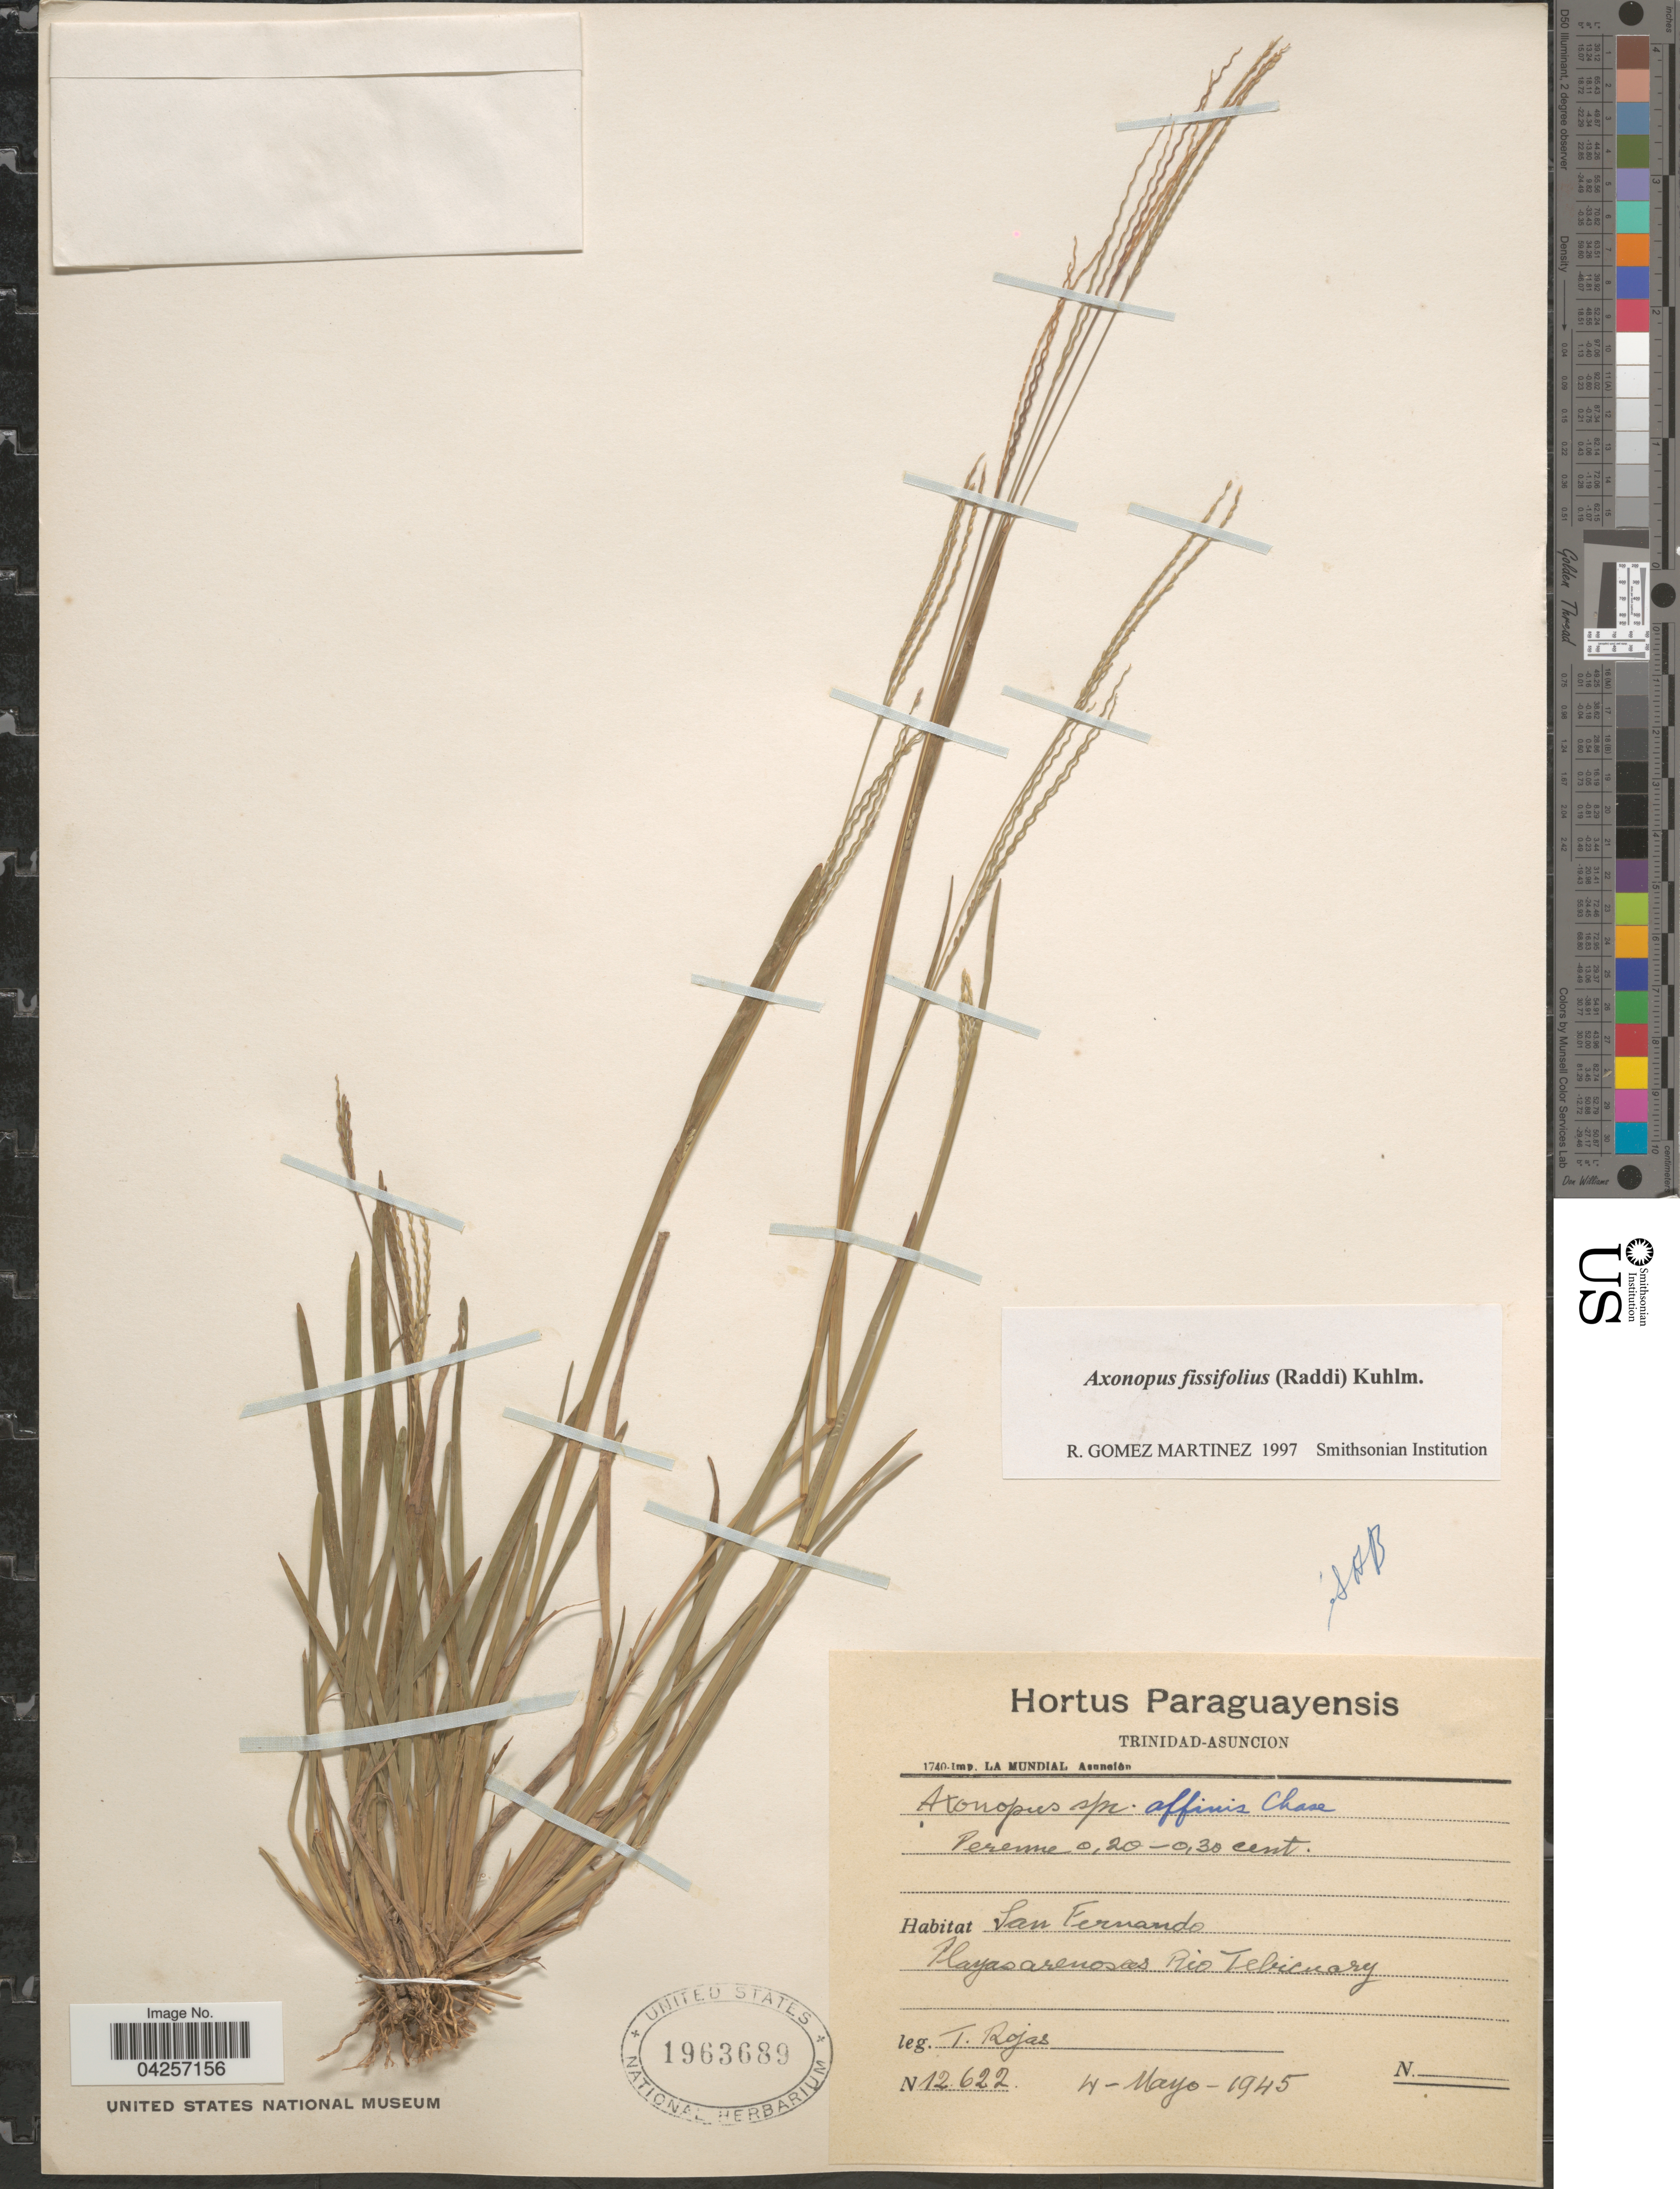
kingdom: Plantae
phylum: Tracheophyta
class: Liliopsida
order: Poales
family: Poaceae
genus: Axonopus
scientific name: Axonopus fissifolius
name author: (Raddi) Kuhlm.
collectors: T. Rojas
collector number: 12622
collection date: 1945-05-04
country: Paraguay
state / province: Asuncion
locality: San Fernando. Playas arenosas Rio Tebicuary.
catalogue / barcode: US 1963689